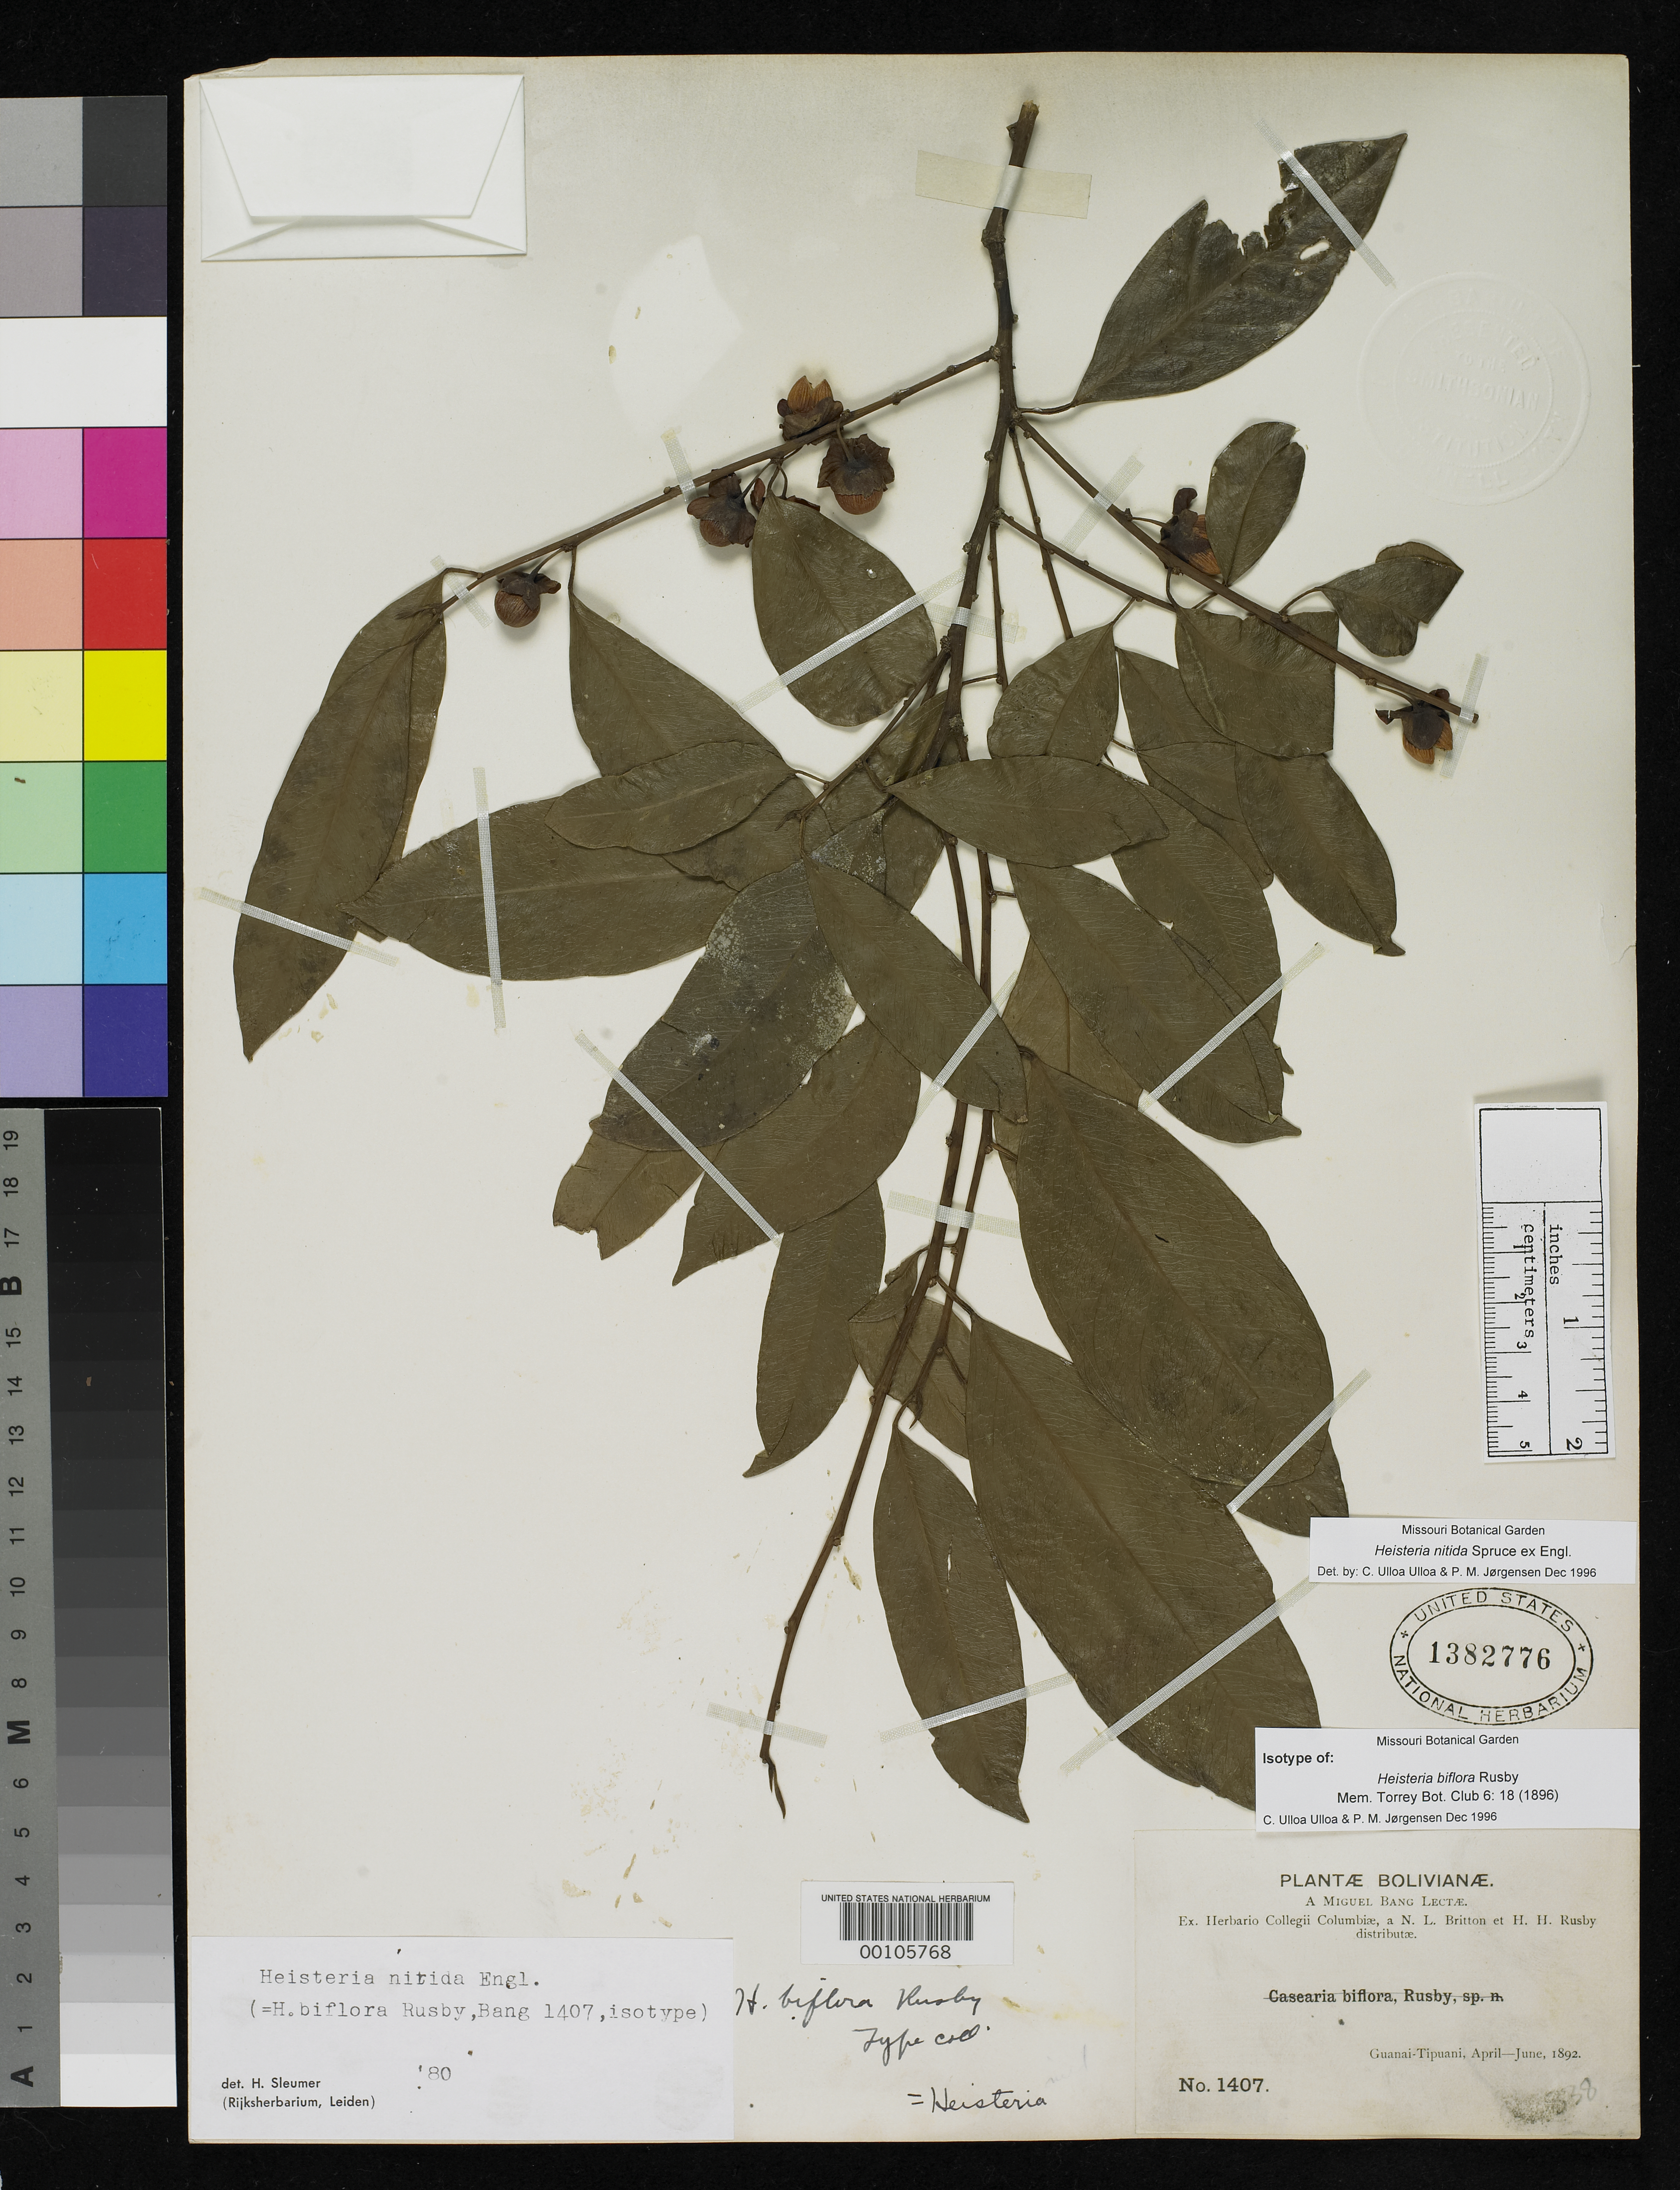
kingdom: Plantae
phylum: Tracheophyta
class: Magnoliopsida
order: Santalales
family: Erythropalaceae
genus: Heisteria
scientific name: Heisteria biflora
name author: Rusby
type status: Isotype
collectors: M. Bang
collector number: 1407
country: Bolivia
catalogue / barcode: US 1382776